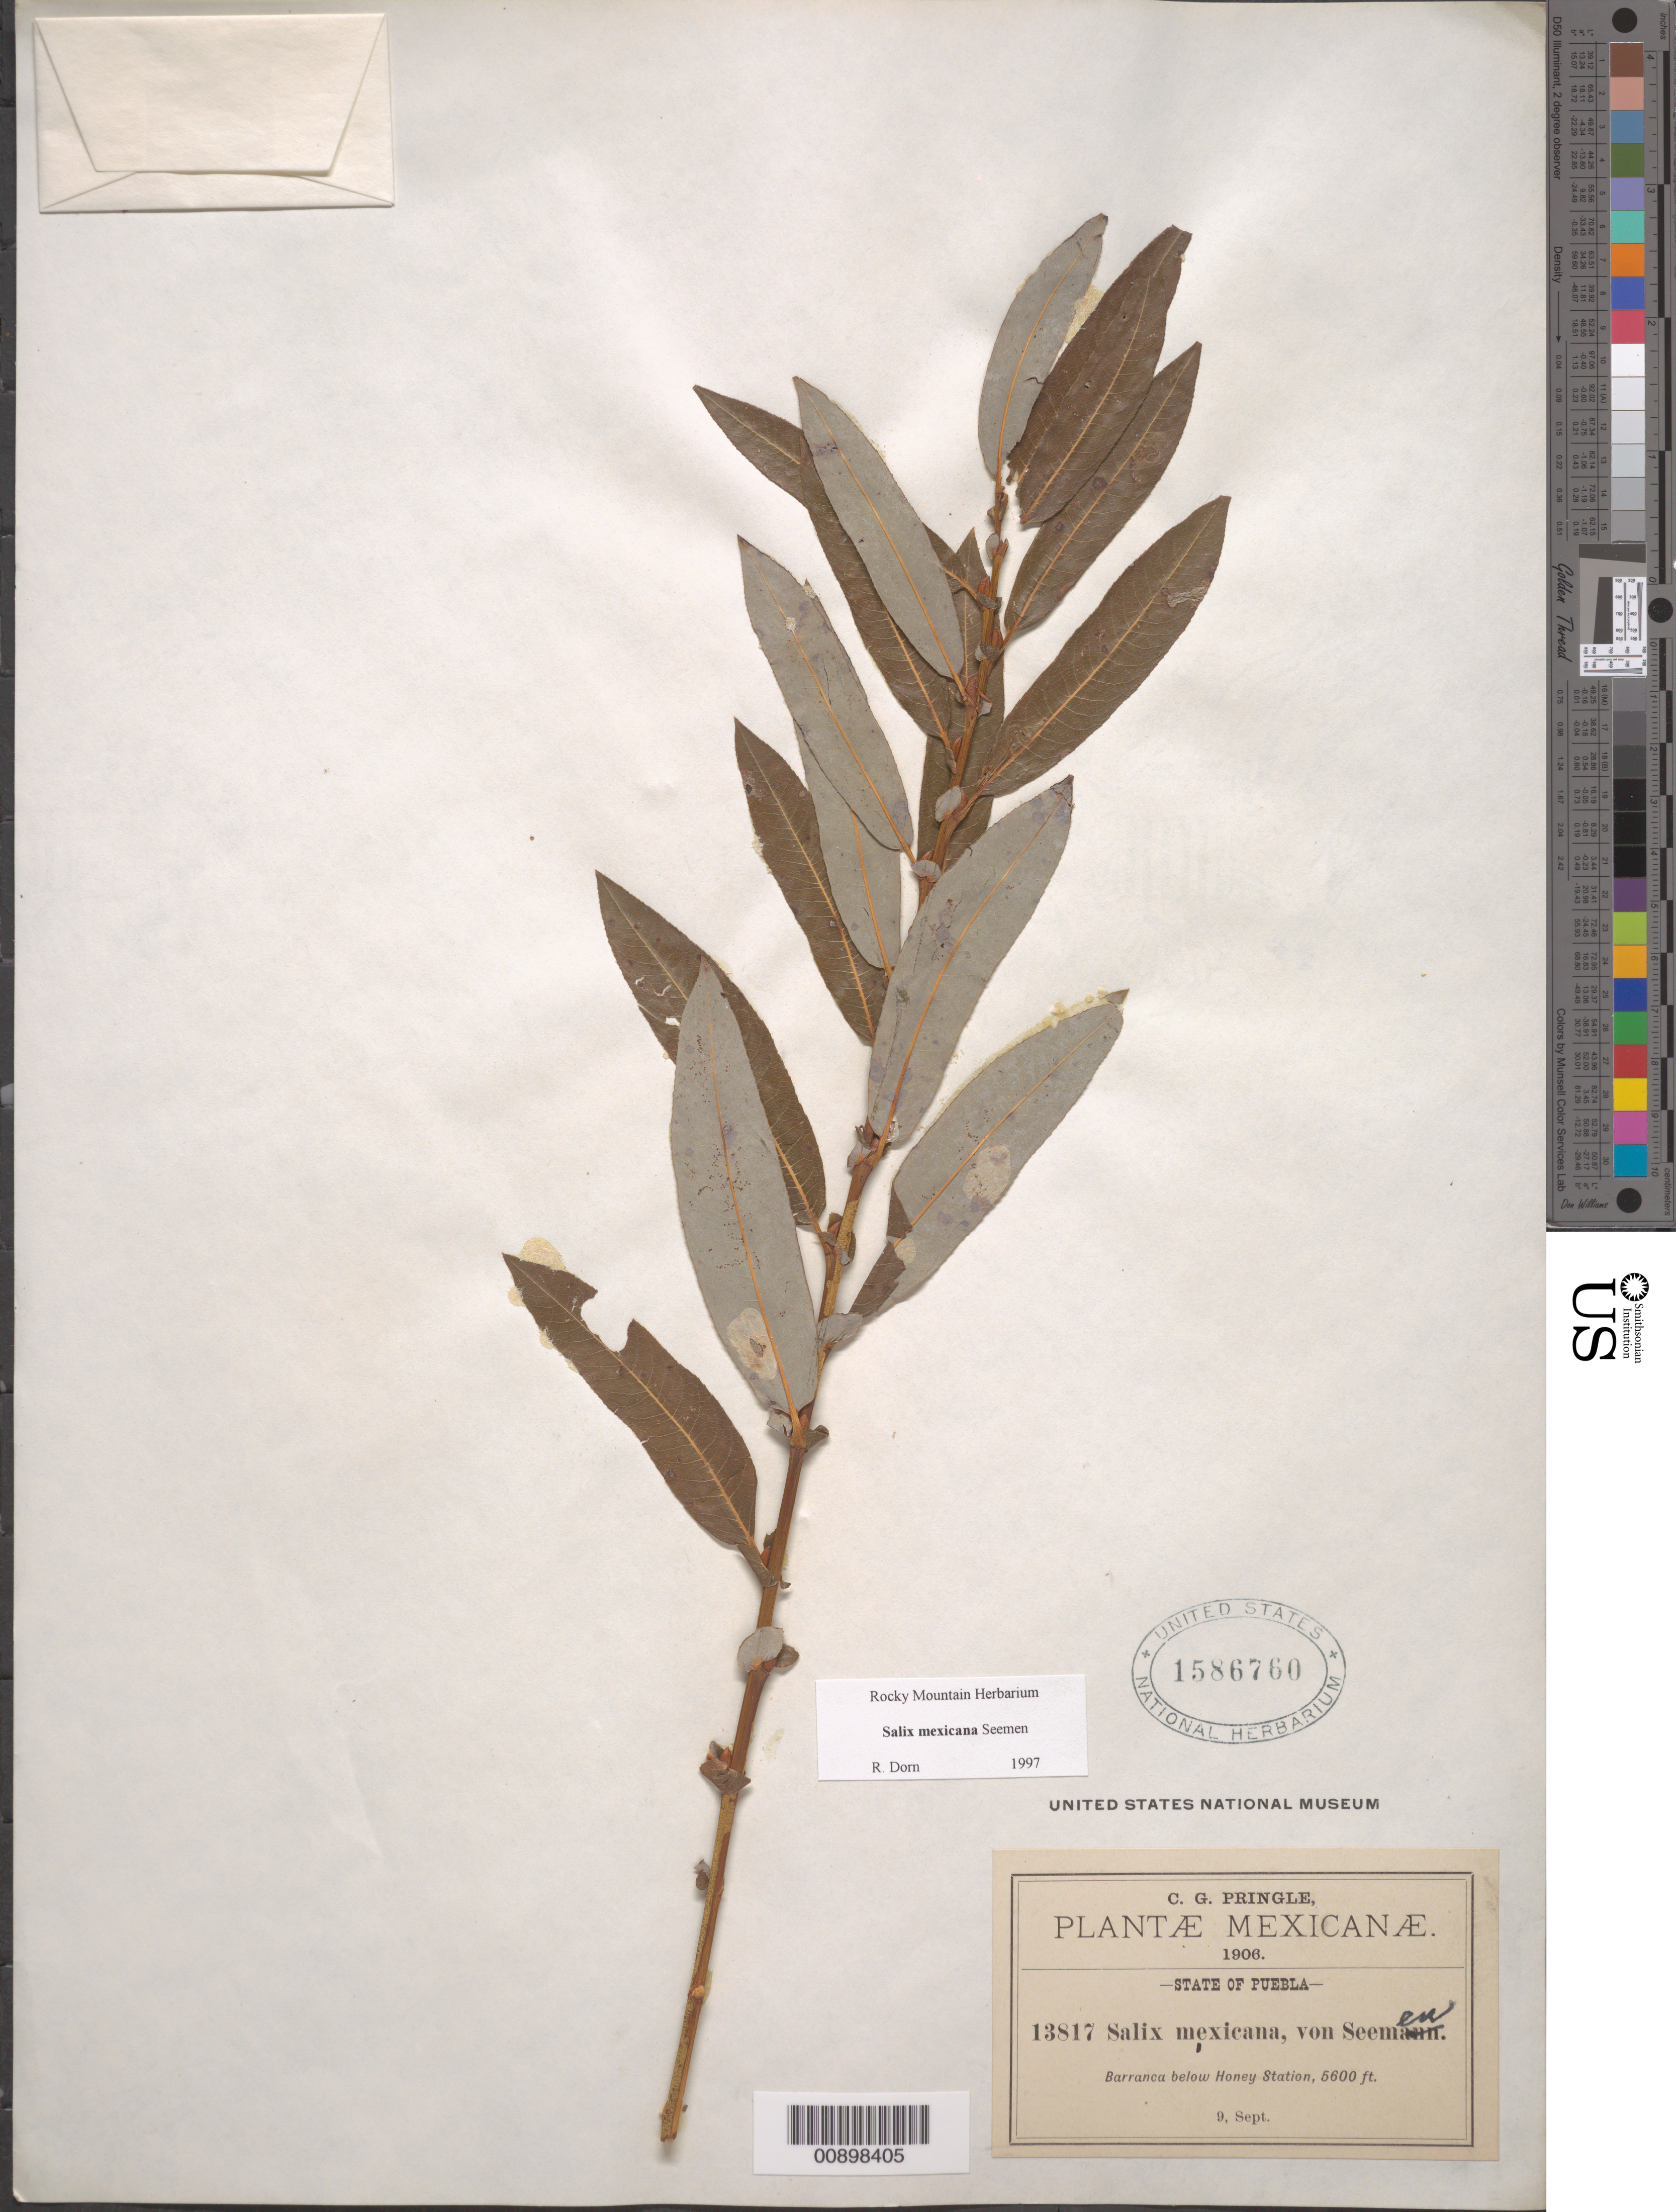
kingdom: Plantae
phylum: Tracheophyta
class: Magnoliopsida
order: Malpighiales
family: Salicaceae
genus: Salix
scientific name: Salix mexicana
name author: Seemen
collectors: C. G. Pringle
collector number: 13817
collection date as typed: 09 Sep 1906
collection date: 1906-09-09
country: Mexico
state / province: Puebla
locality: Barranca below Honey Station.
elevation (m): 1707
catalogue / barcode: US 1586760